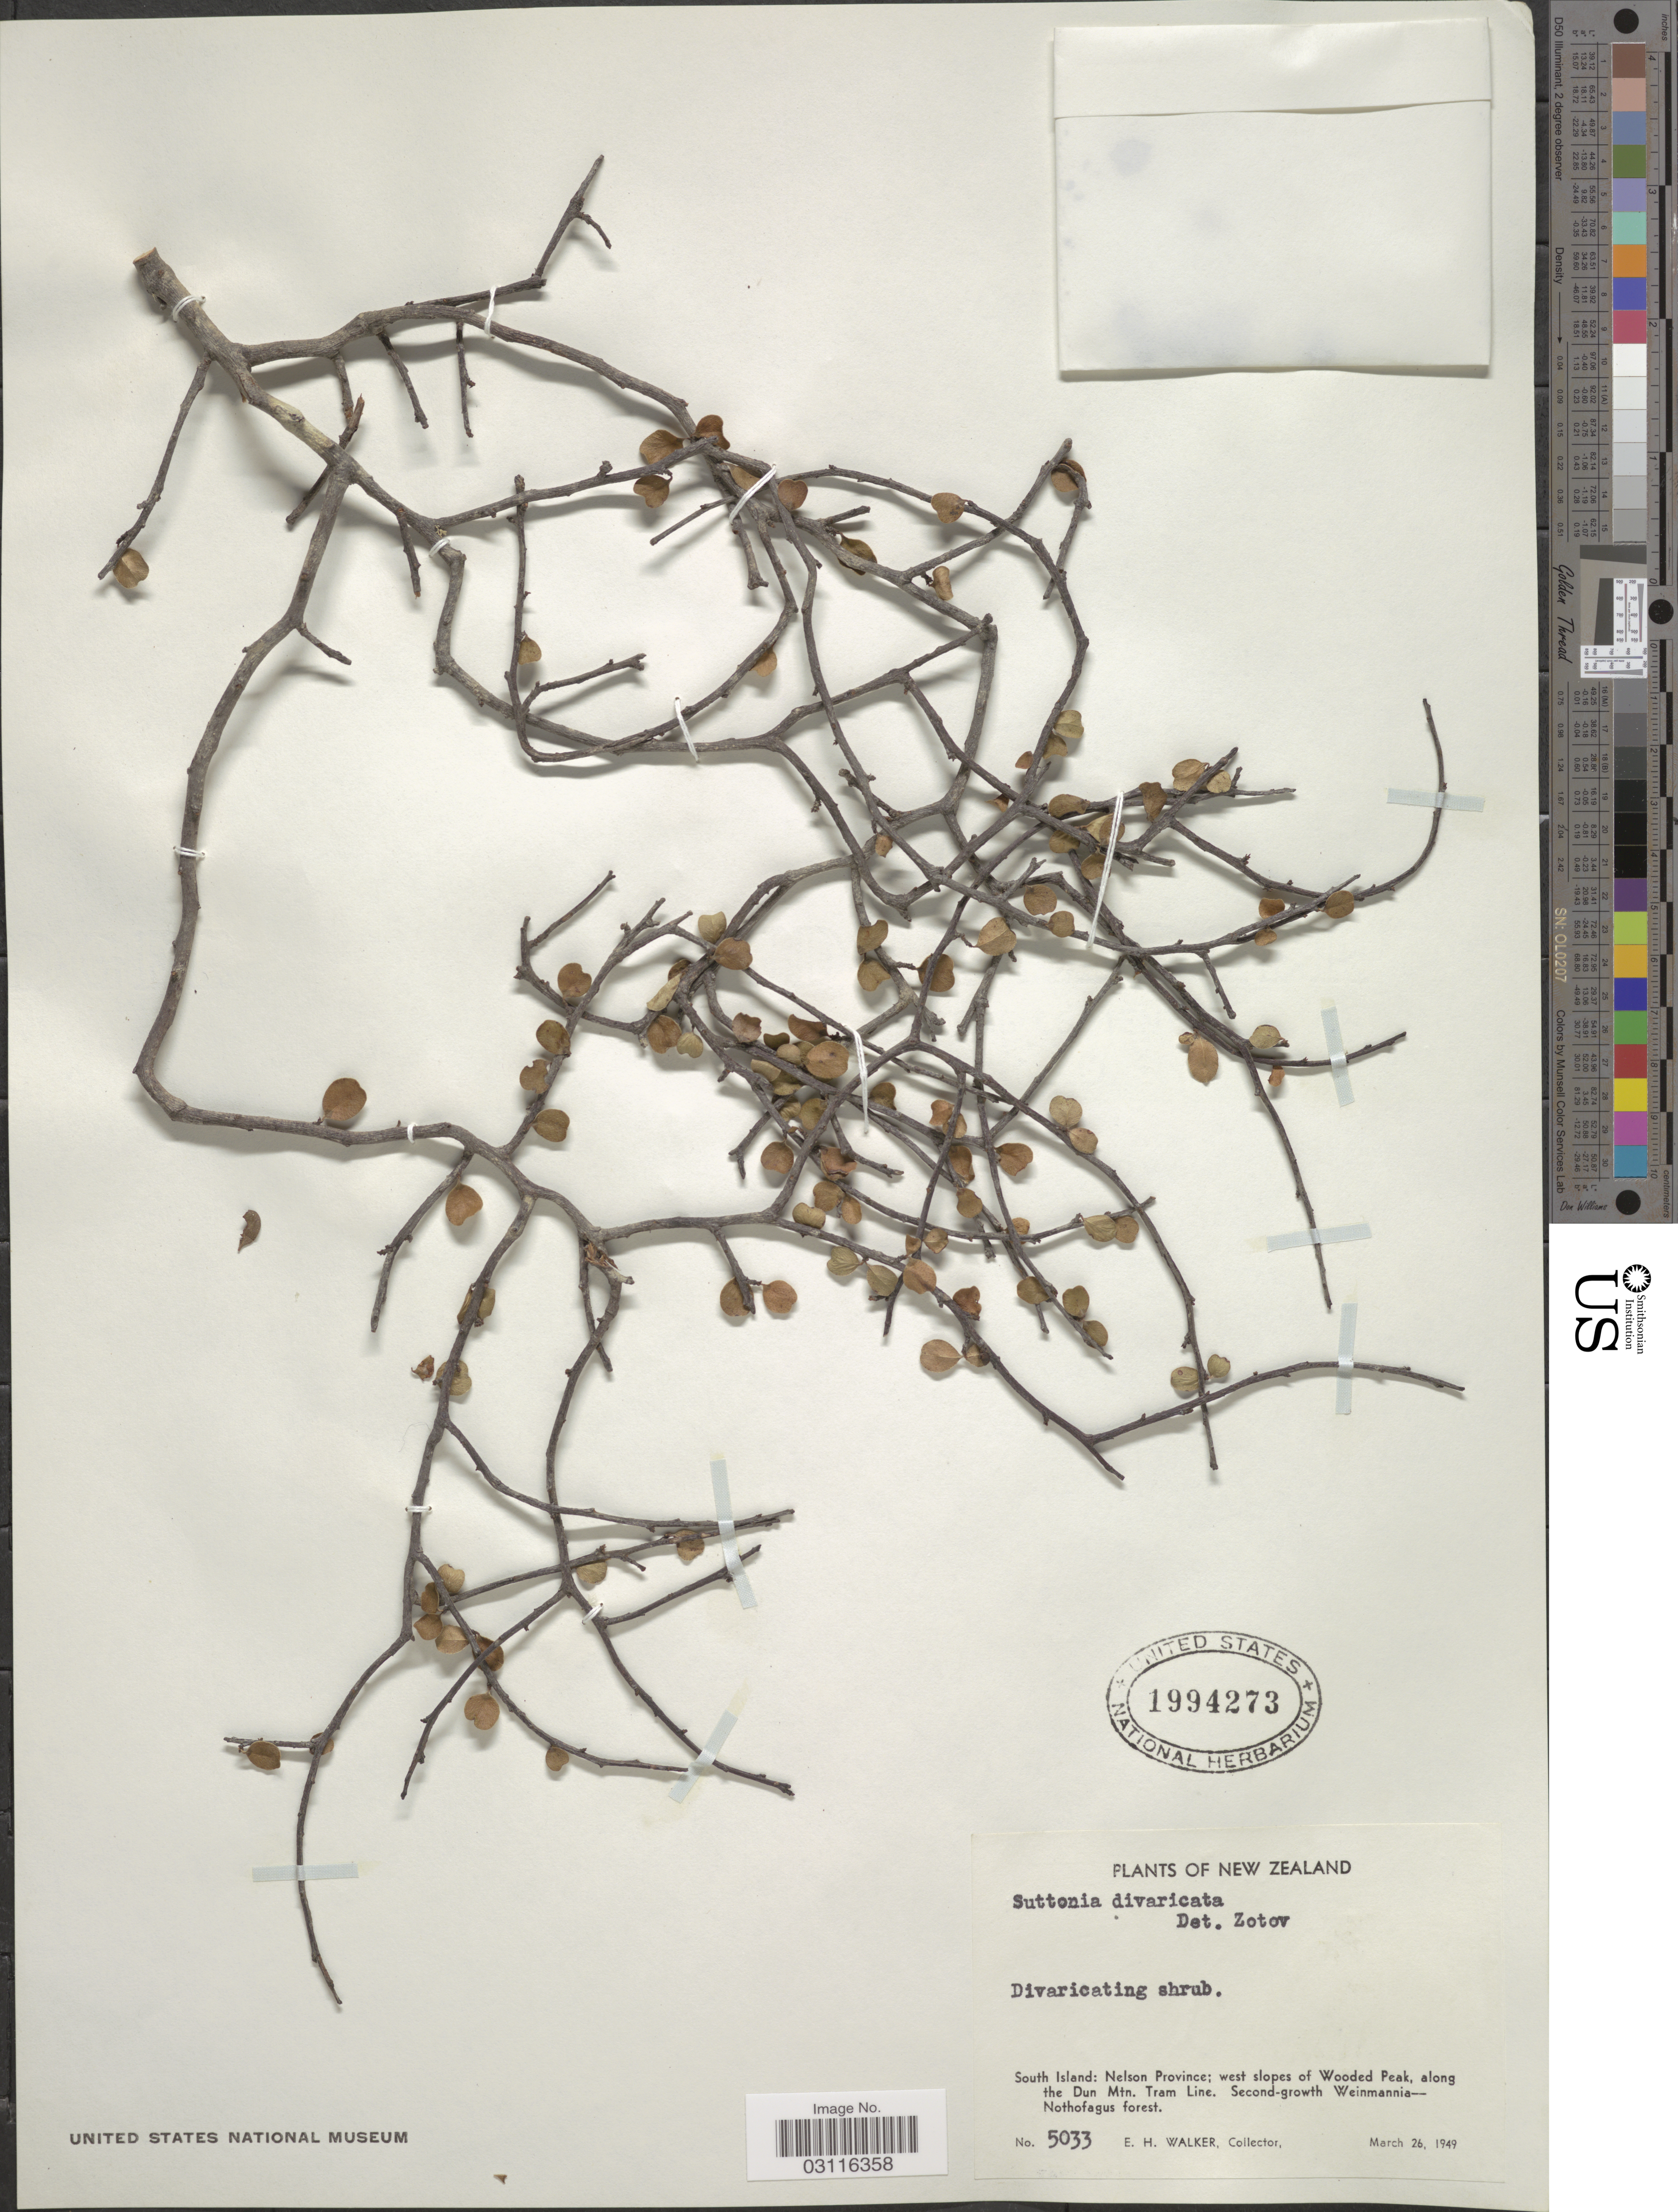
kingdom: Plantae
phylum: Tracheophyta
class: Magnoliopsida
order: Ericales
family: Primulaceae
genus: Suttonia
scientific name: Suttonia divaricata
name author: Hook. f.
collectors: E. H. Walker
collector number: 5033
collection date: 1949-03-26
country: New Zealand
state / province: Nelson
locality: South Island: west slopes of Wooded Peak, along the Dun Mtn. Tram Line.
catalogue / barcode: US 1994273